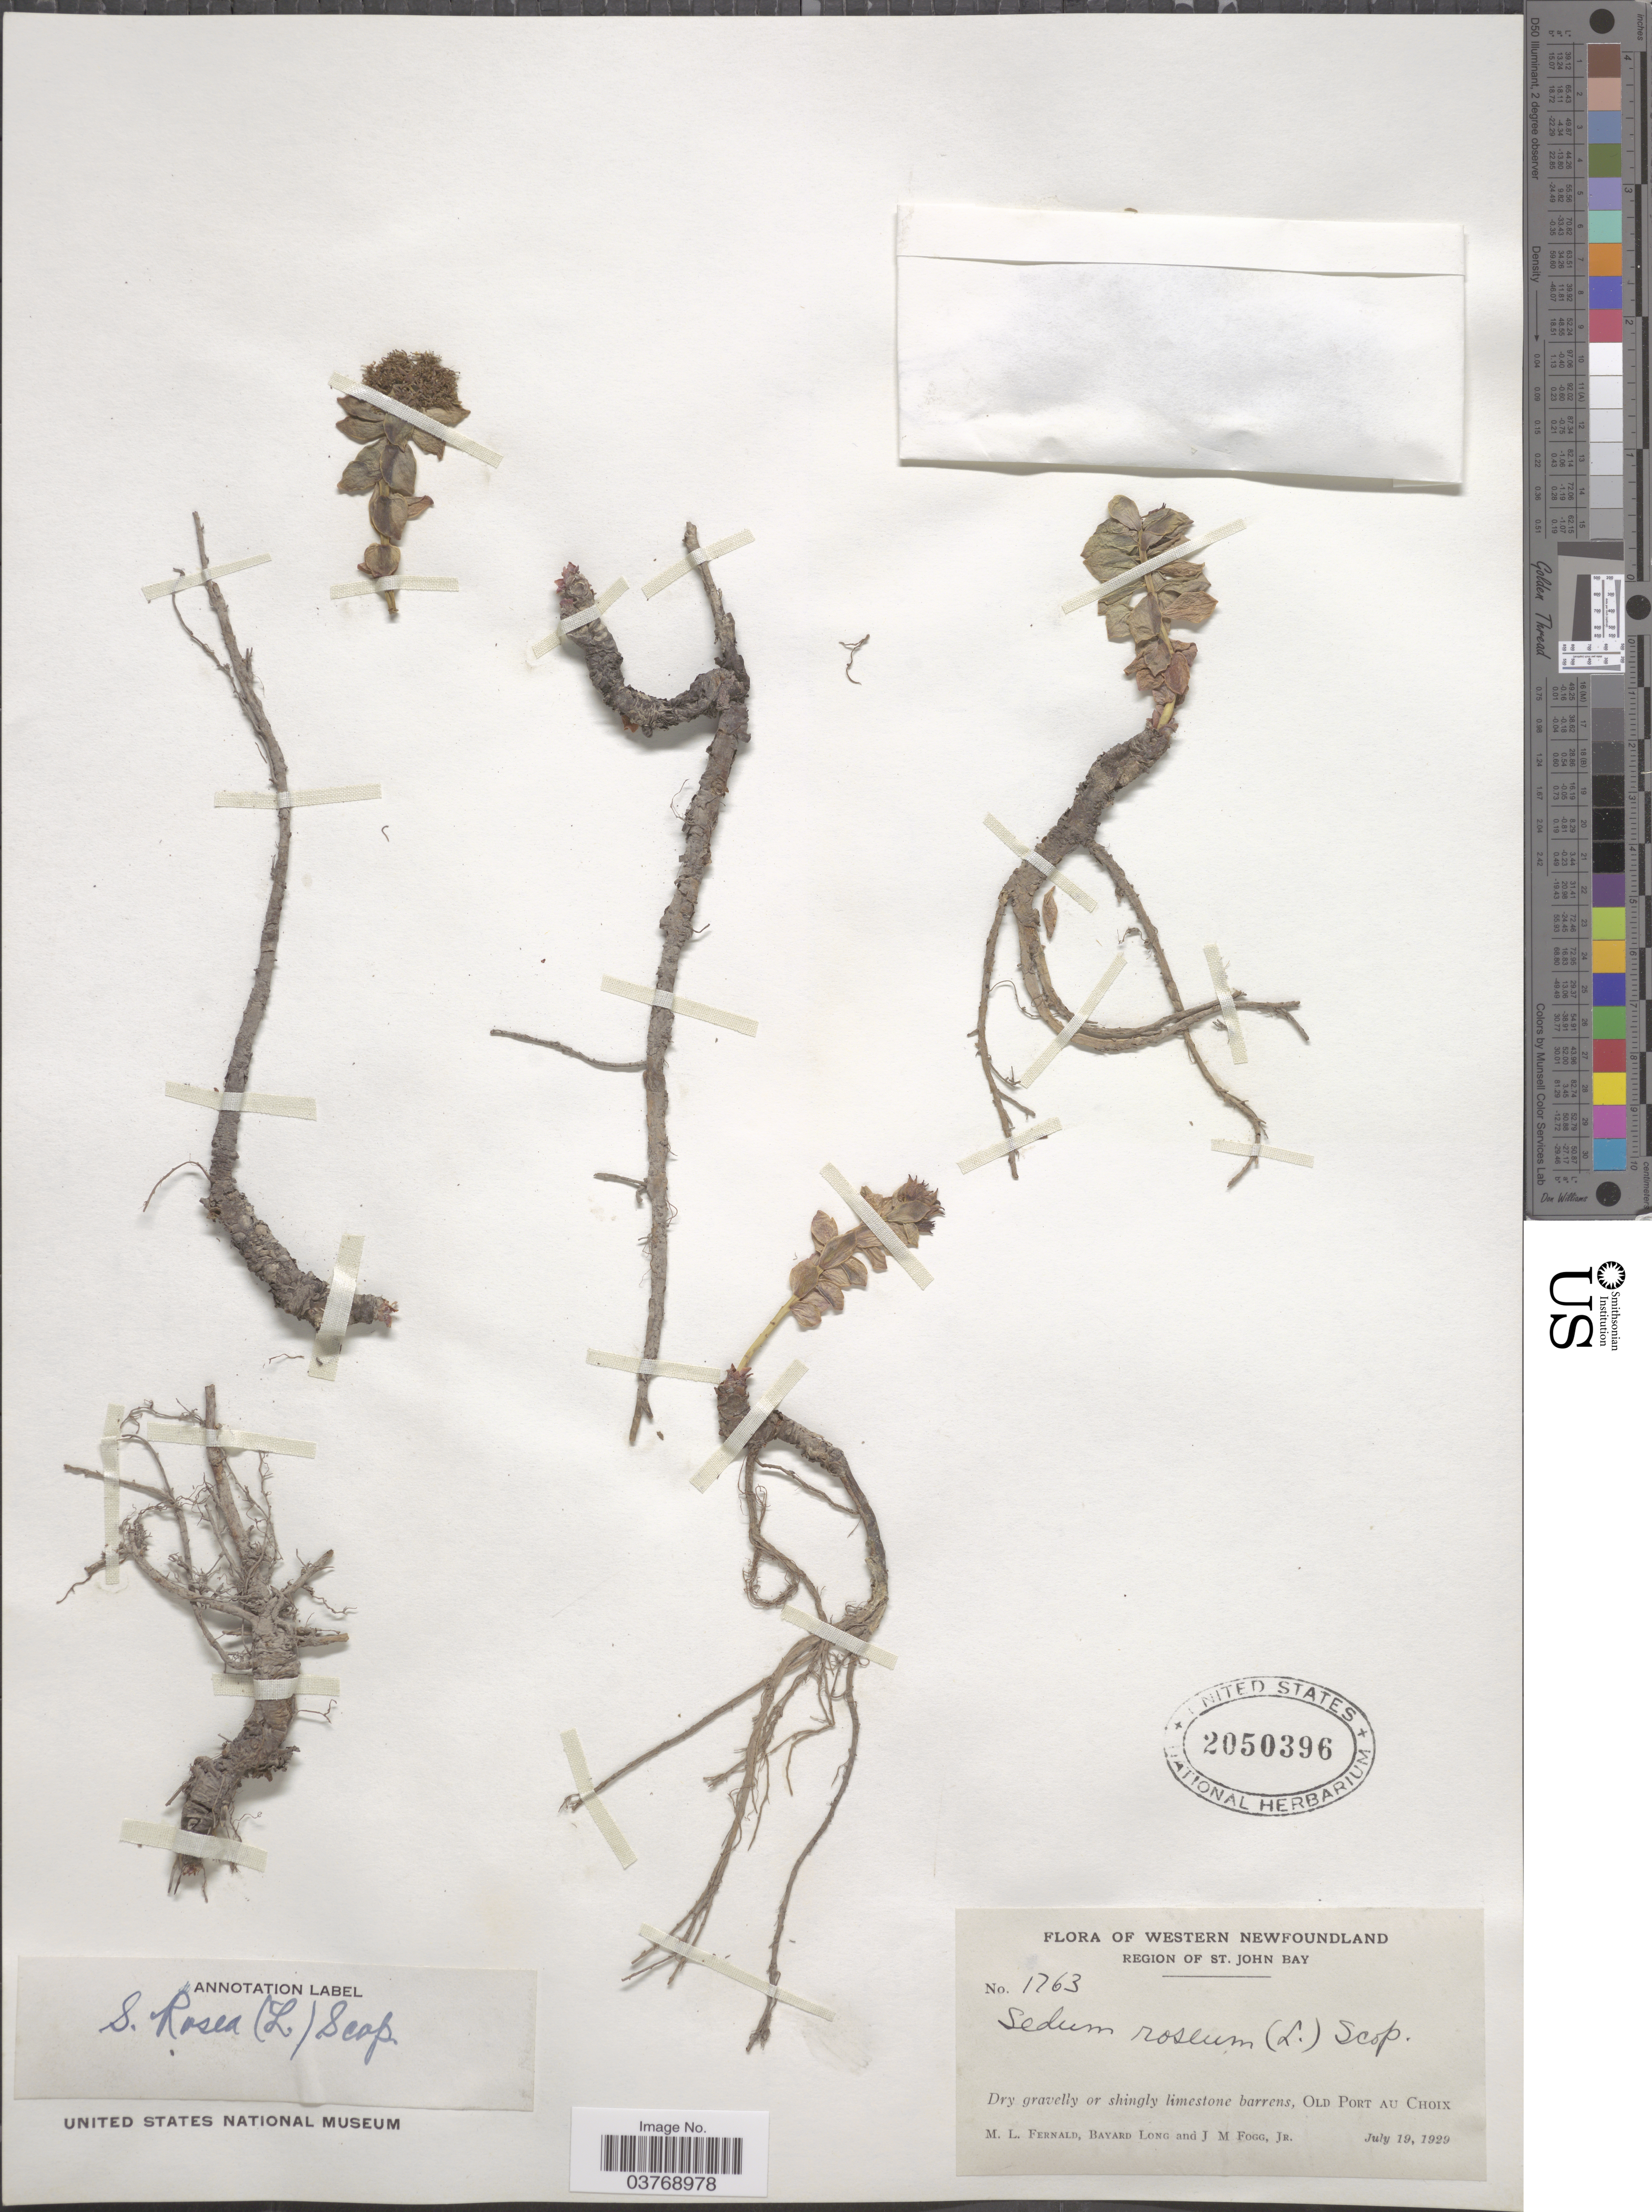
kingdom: Plantae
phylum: Tracheophyta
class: Magnoliopsida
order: Saxifragales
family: Crassulaceae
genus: Rhodiola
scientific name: Rhodiola rosea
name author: L.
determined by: Strong, Mark T., (BOT), Smithsonian Institution - National Museum of Natural History (UNITED STATES)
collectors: M. L. Fernald, B. Long & J. Fogg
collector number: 1763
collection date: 1929-07-19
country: Canada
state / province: Newfoundland and Labrador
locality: Western Newfoundland. Old Port au Choix.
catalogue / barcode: US 2050396